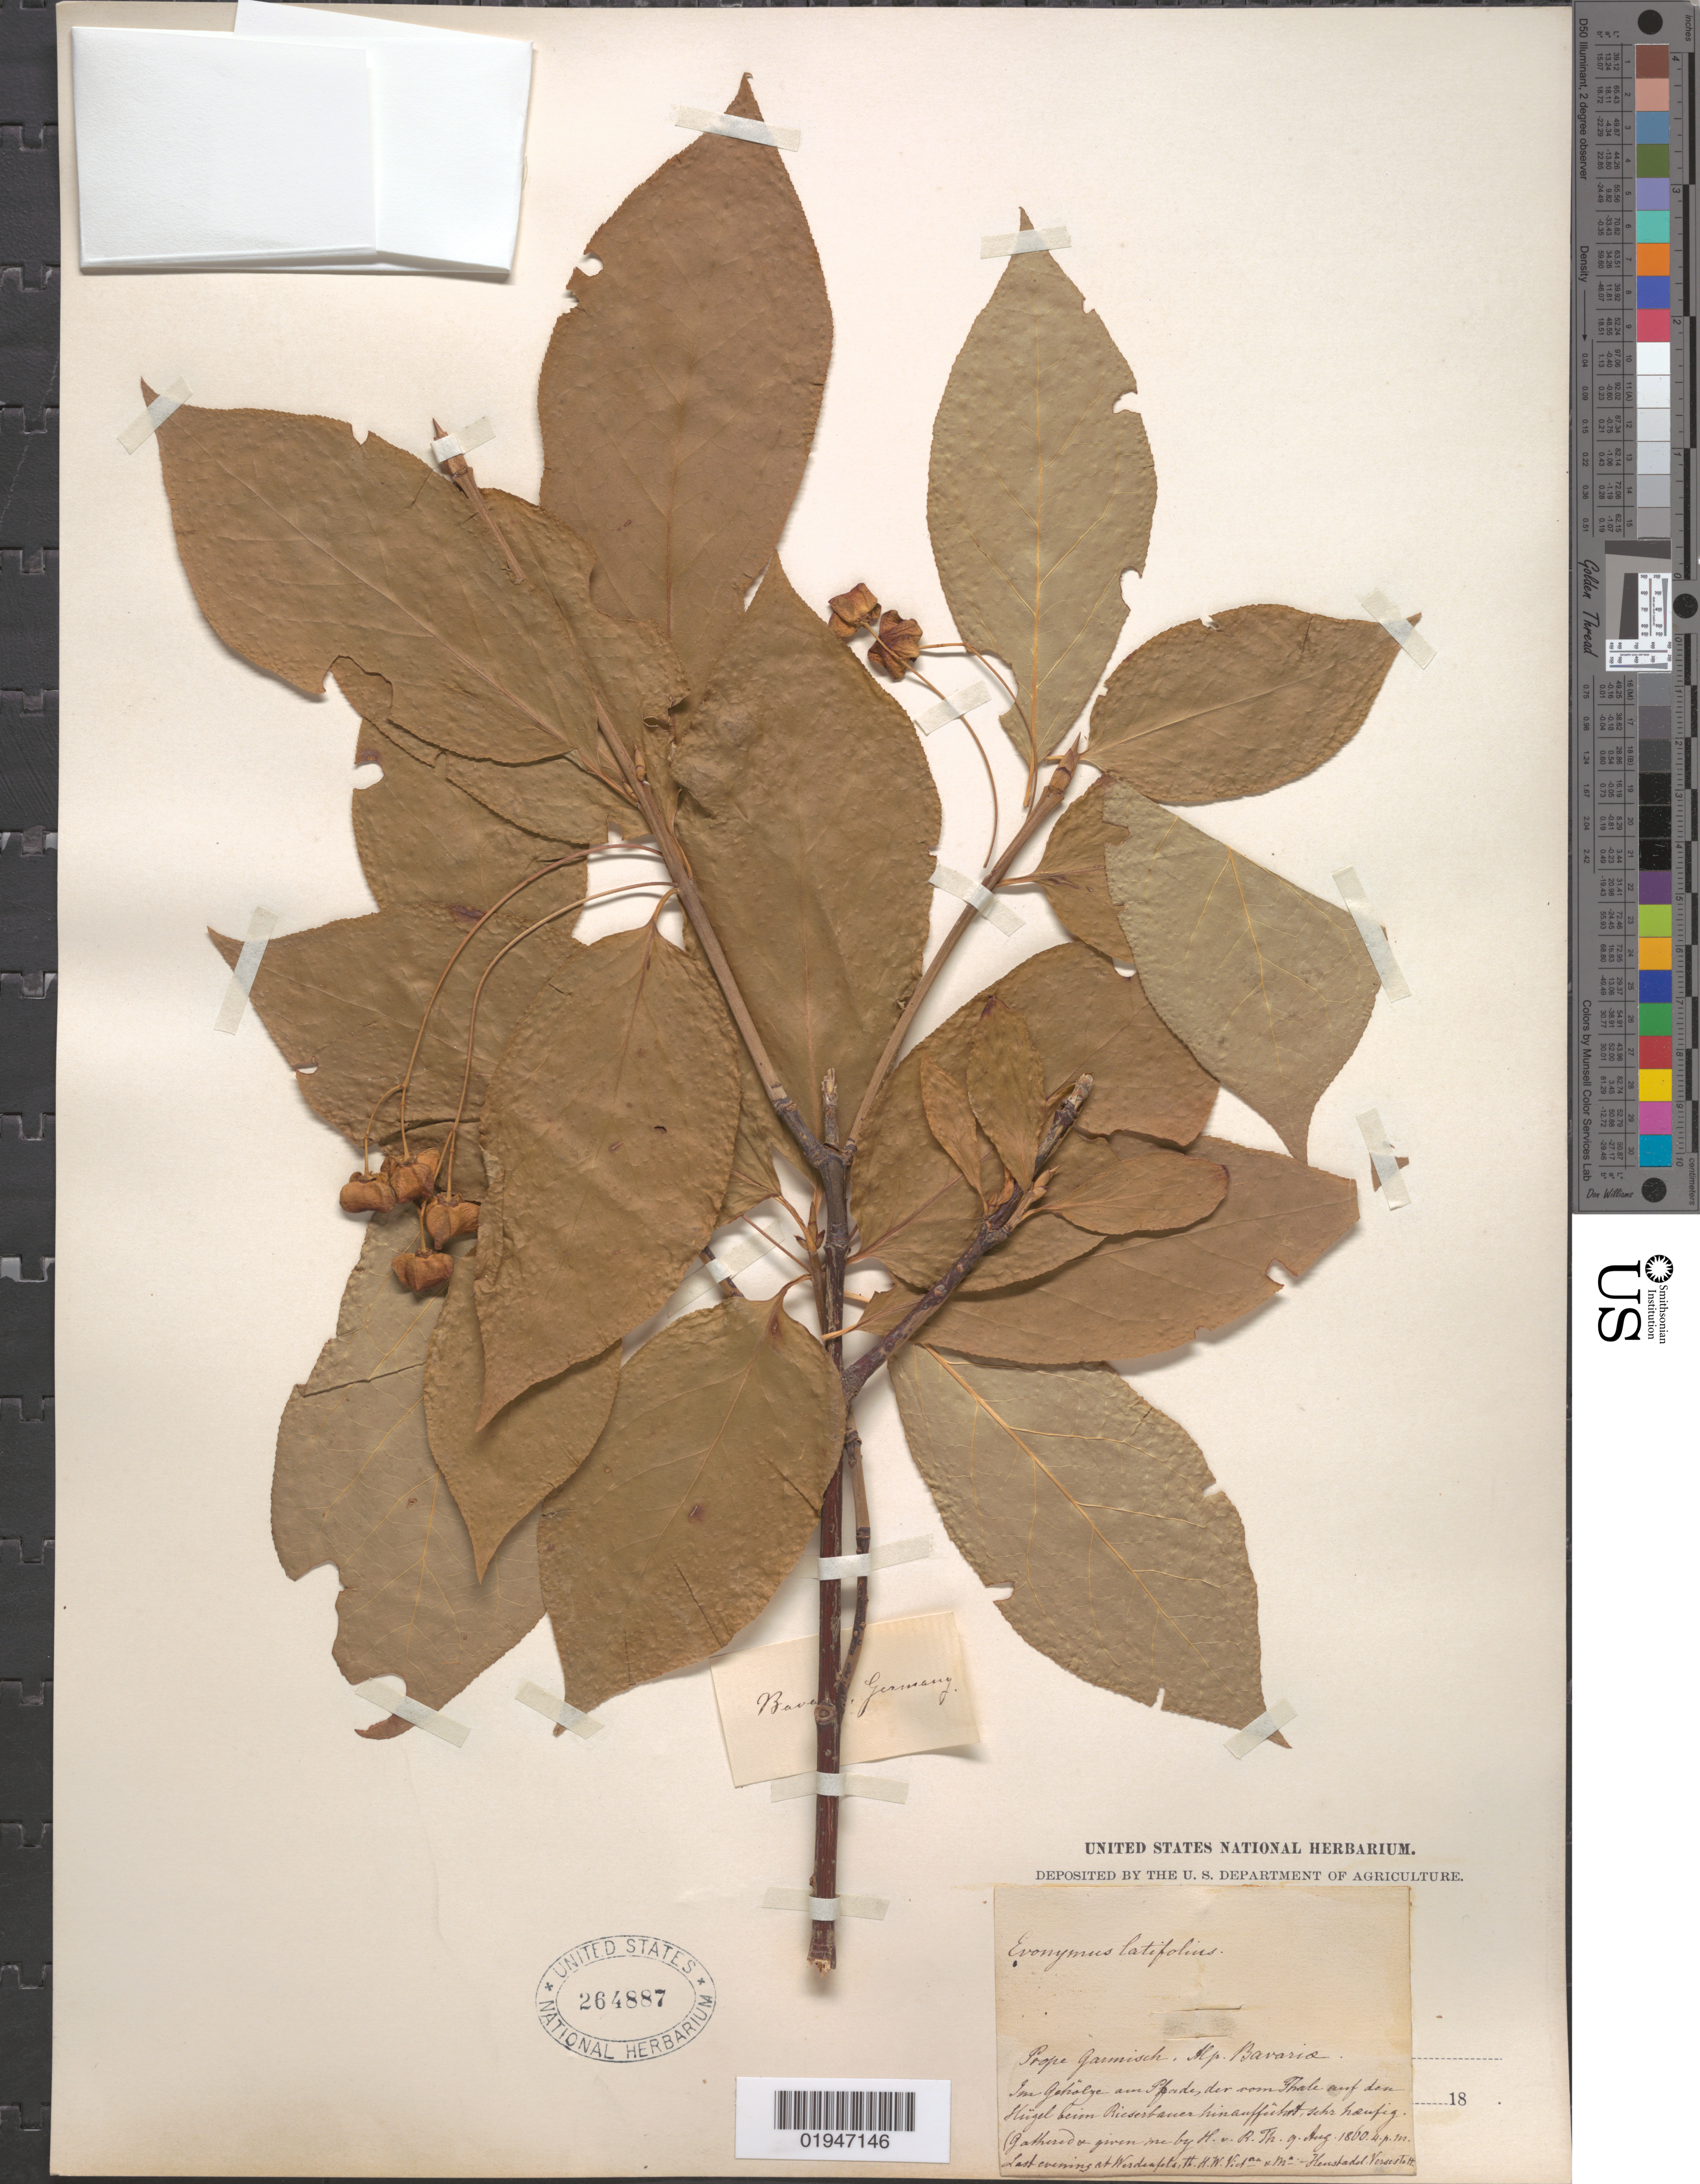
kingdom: Plantae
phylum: Tracheophyta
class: Magnoliopsida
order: Celastrales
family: Celastraceae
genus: Euonymus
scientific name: Euonymus latifolius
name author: (L.) Mill.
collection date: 1860-08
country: Germany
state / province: Bayern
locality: Garmisch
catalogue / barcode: US 264887